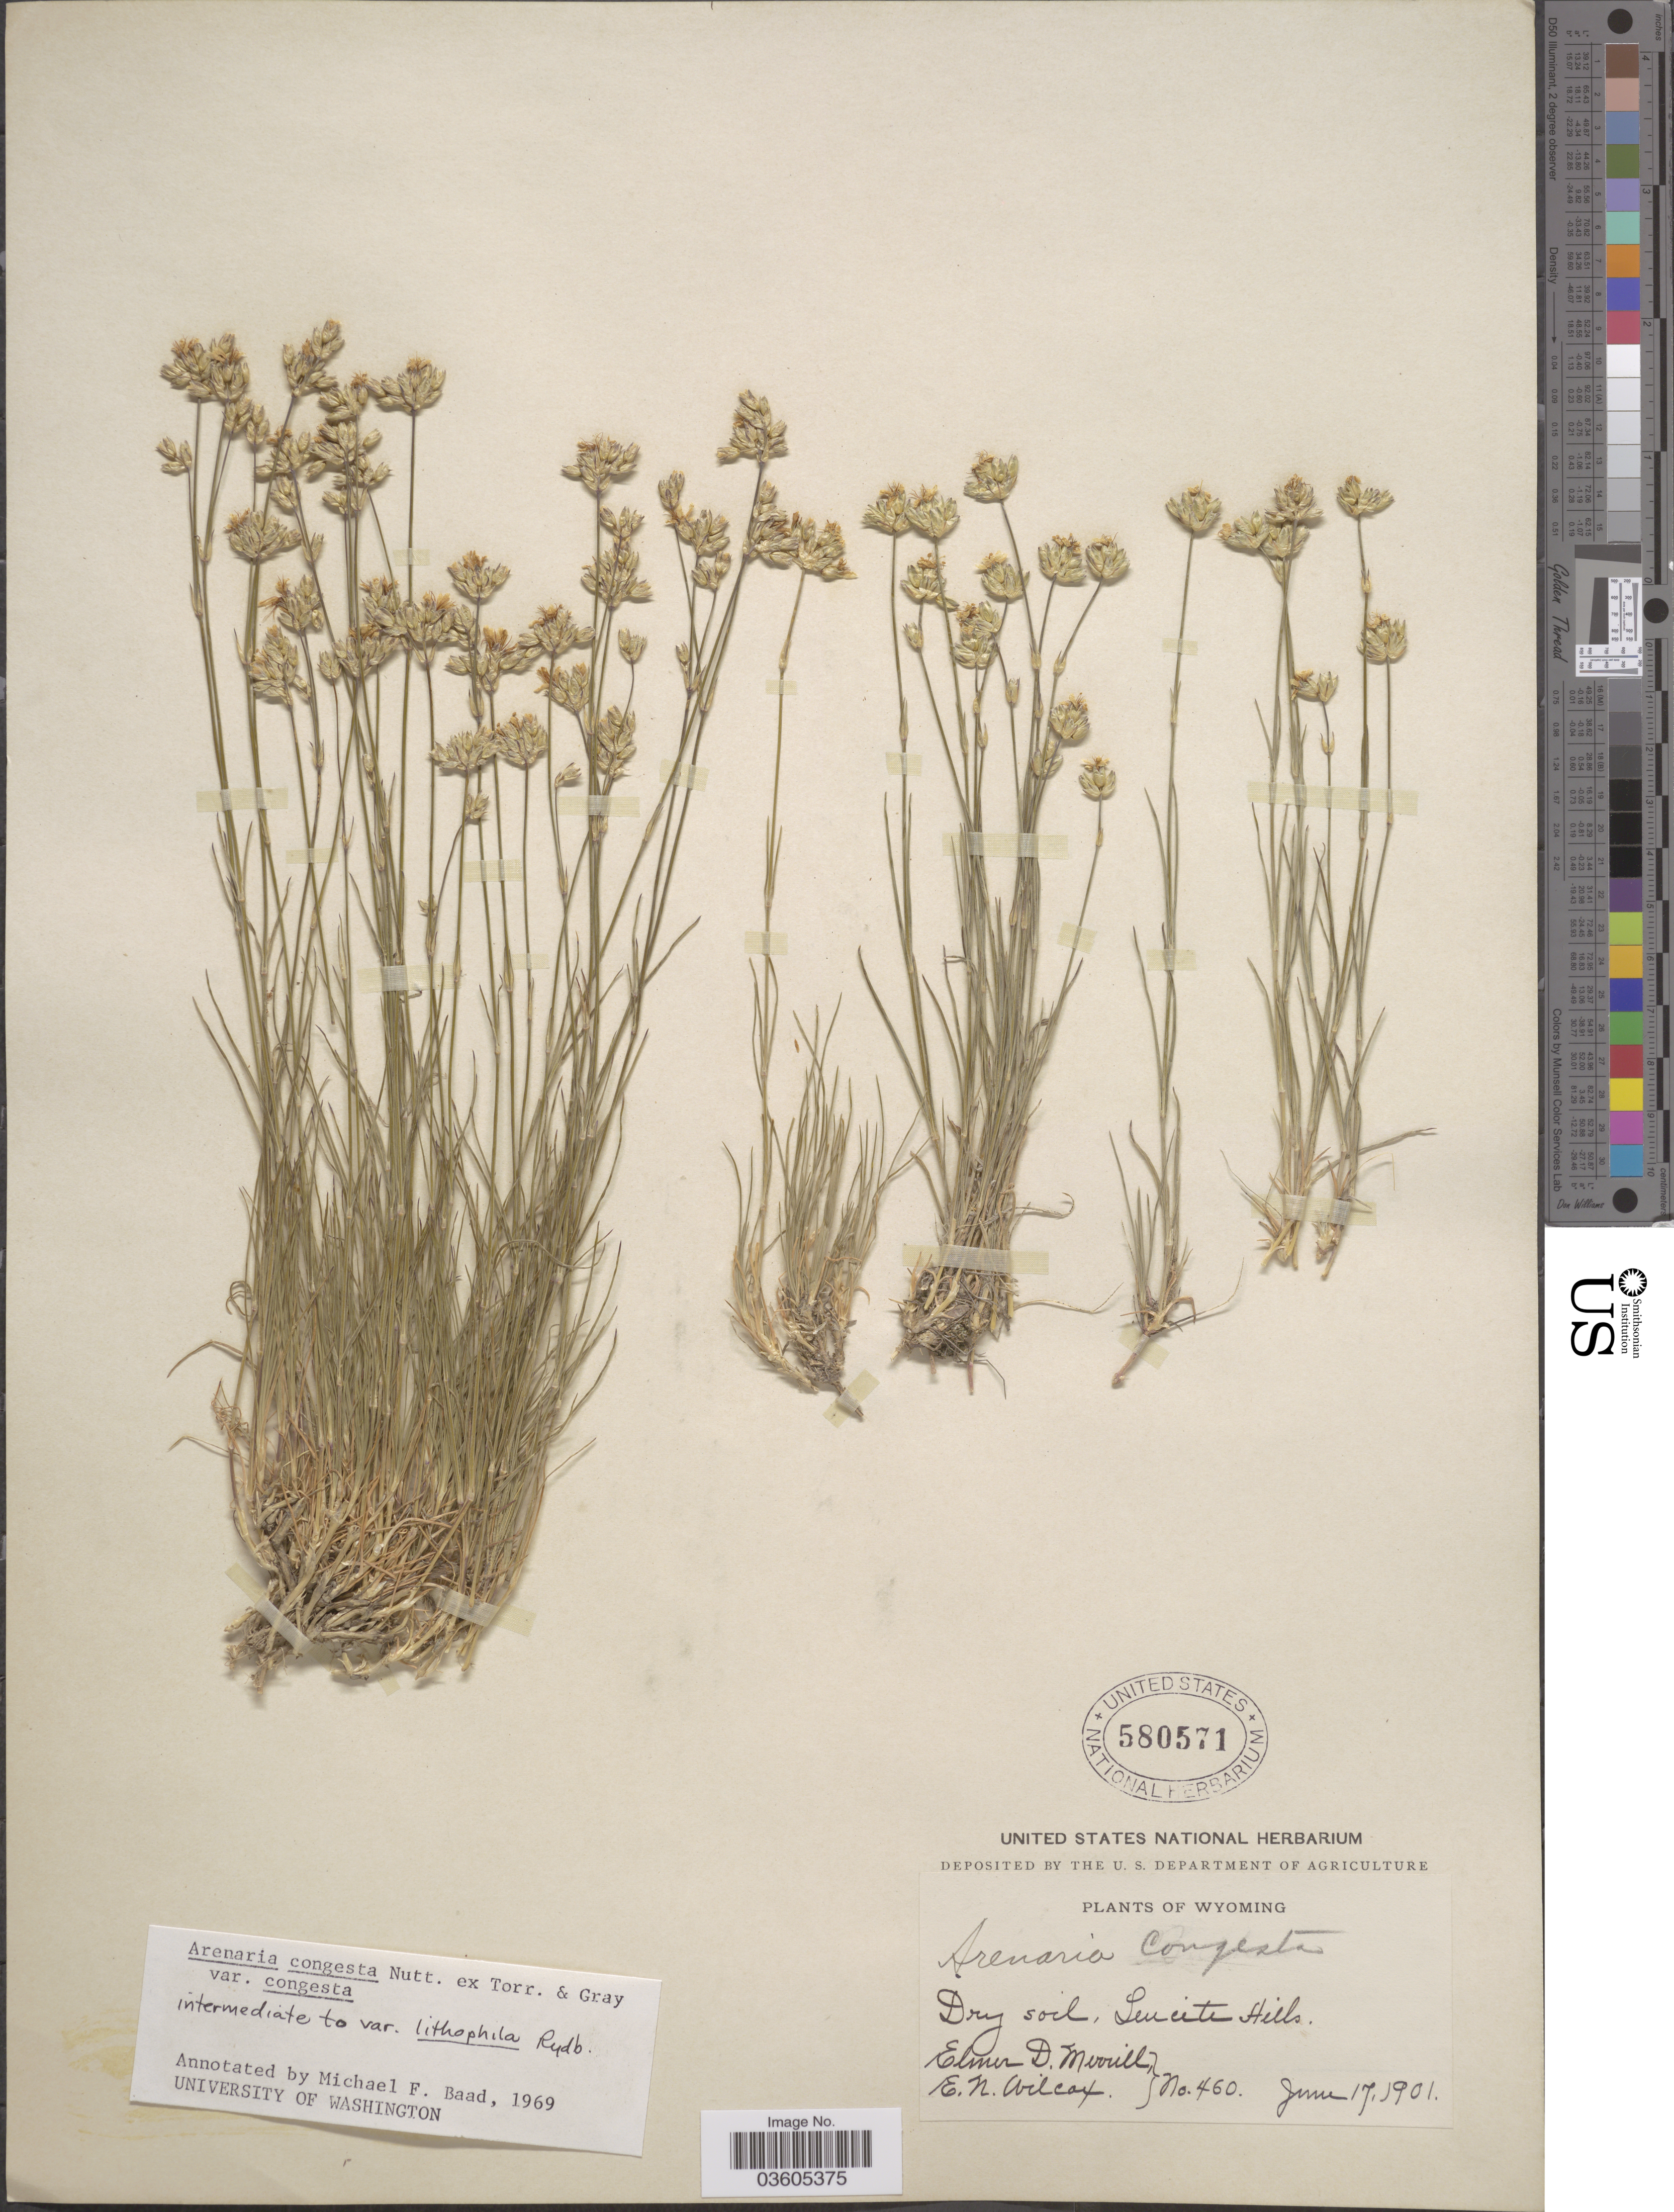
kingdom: Plantae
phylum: Tracheophyta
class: Magnoliopsida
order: Caryophyllales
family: Caryophyllaceae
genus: Eremogone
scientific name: Eremogone congesta var. congesta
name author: (Nutt.) Ikonn.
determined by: Strong, Mark T., (BOT), Smithsonian Institution - National Museum of Natural History (UNITED STATES)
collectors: E. D. Merrill & E. Wilcox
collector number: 460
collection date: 1901-06-17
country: United States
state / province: Wyoming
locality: Leucite Hills.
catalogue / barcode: US 580571